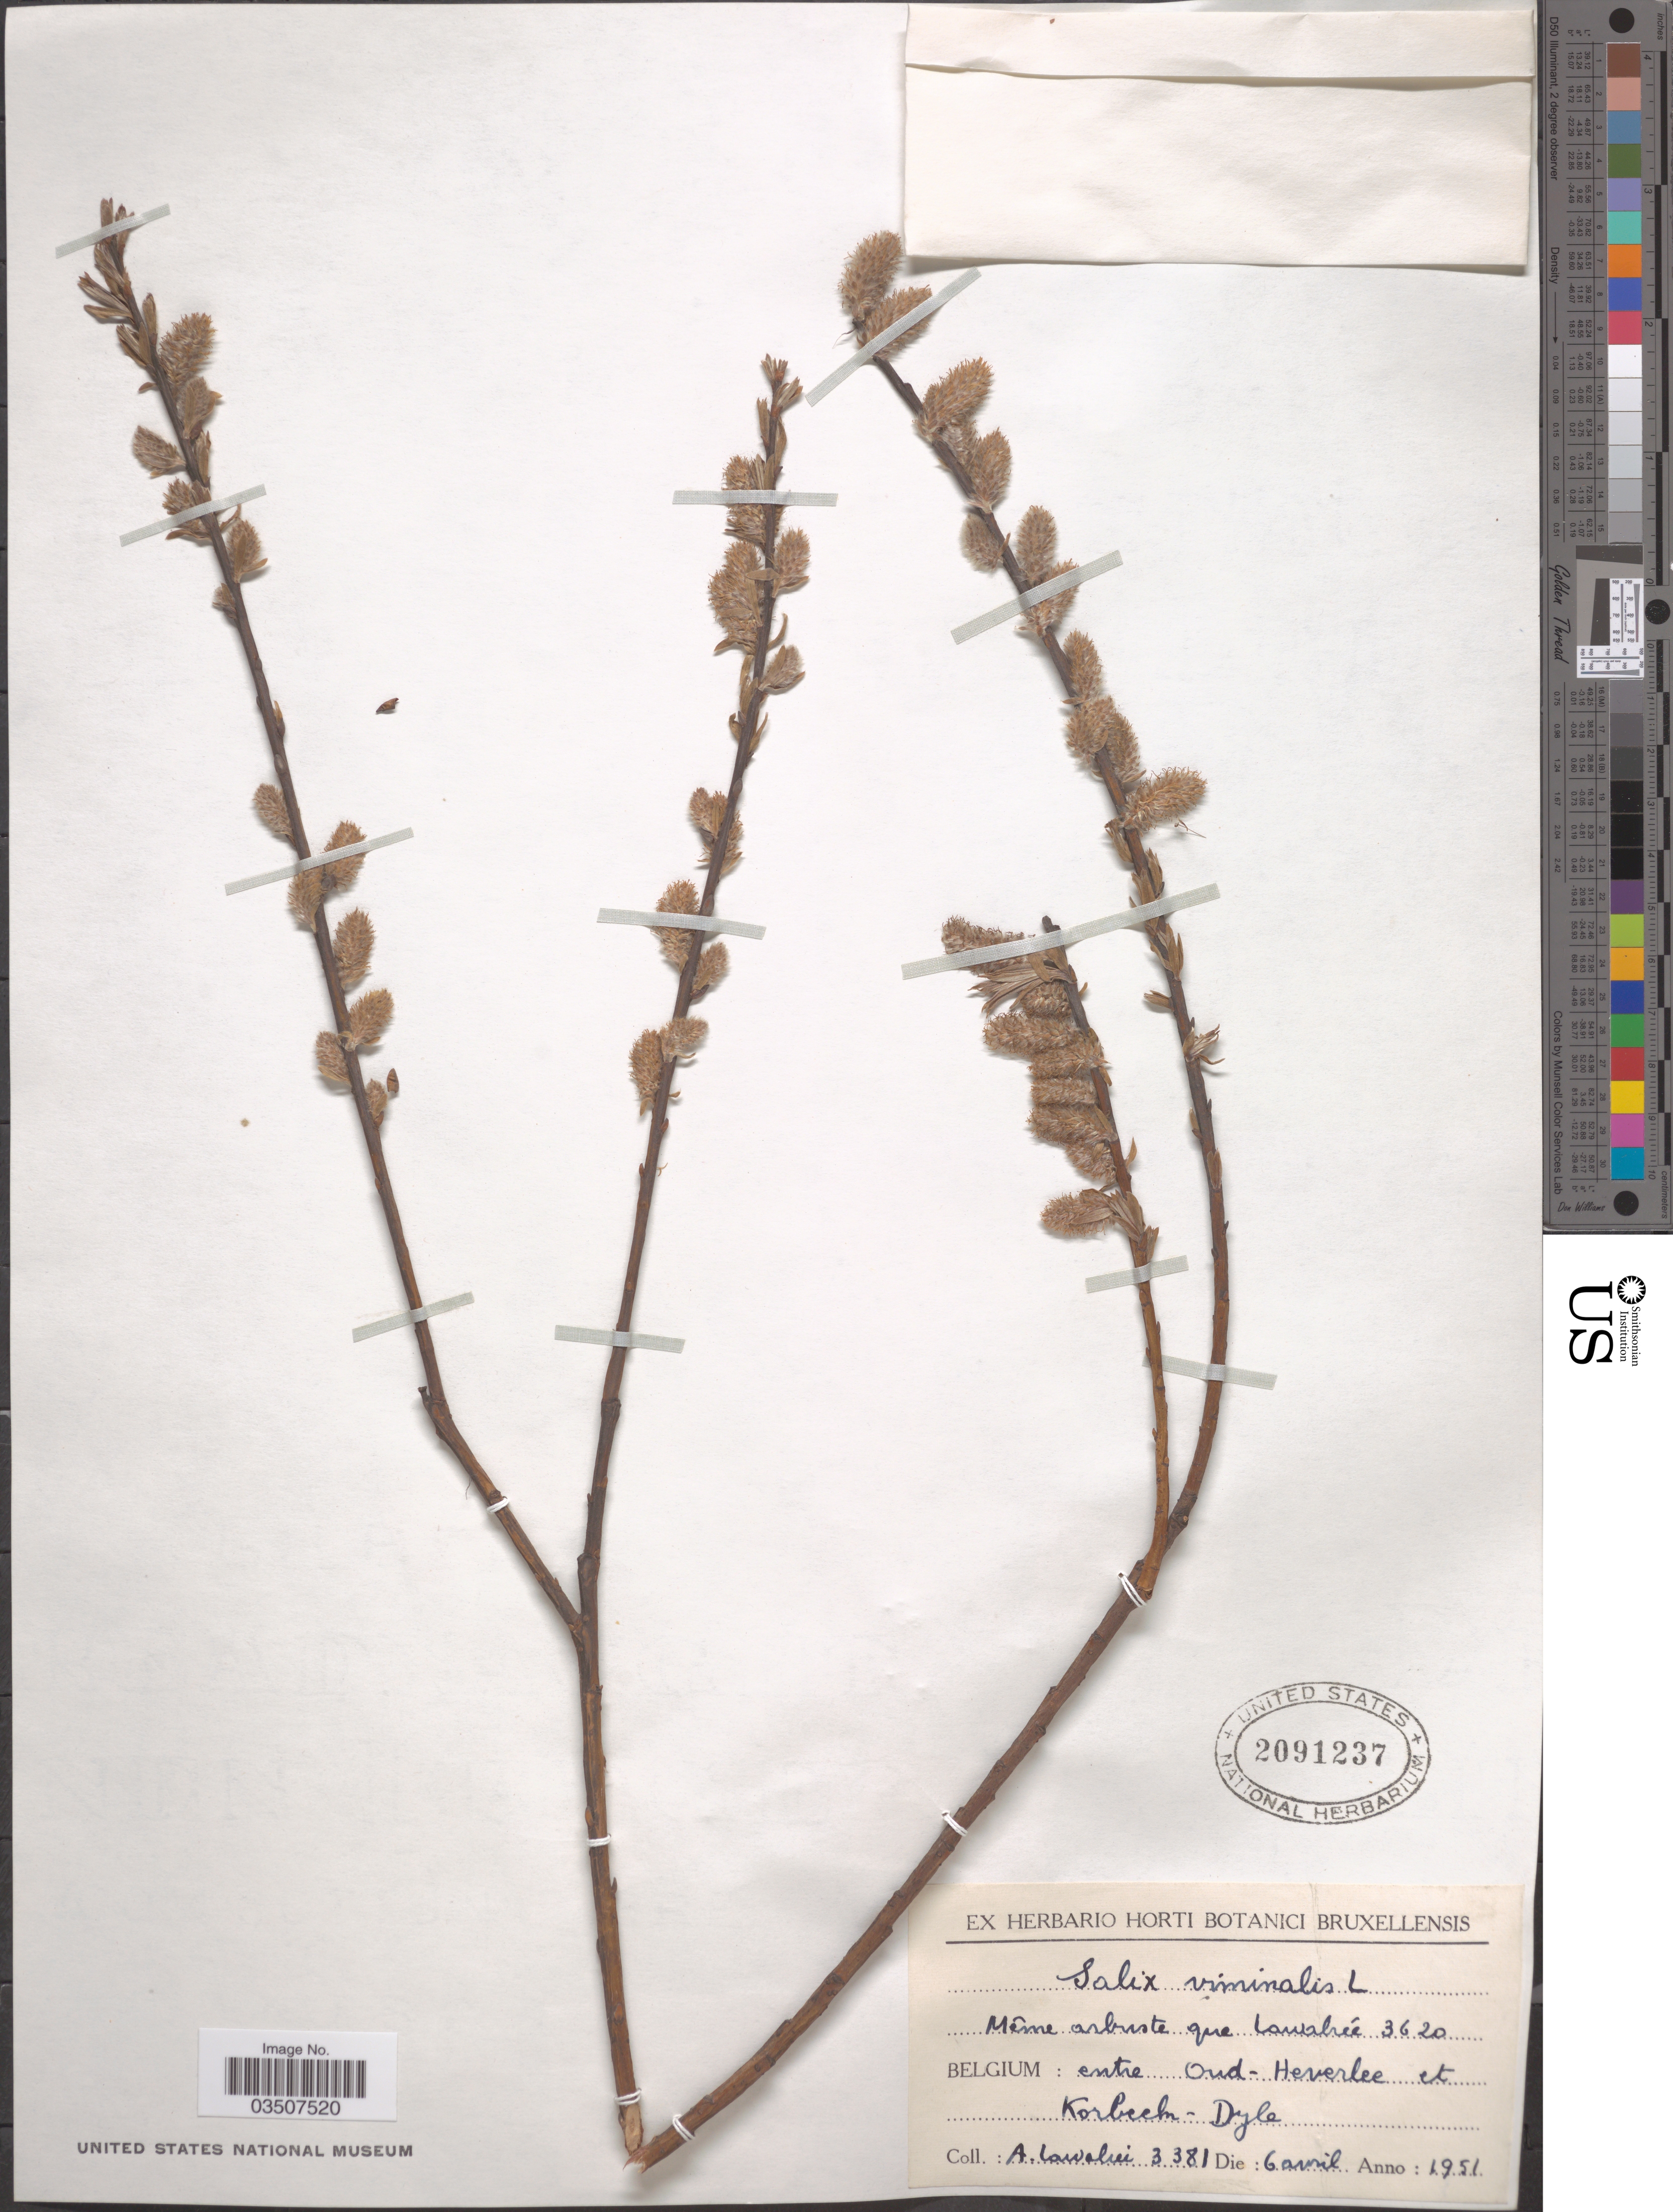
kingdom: Plantae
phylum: Tracheophyta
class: Magnoliopsida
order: Malpighiales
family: Salicaceae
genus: Salix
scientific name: Salix viminalis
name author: L.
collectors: A. G. Lawalrée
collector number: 3381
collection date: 1951-04-06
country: Belgium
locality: Entre Oud-Heverlee et Korbeek-Dijle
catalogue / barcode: US 2091237